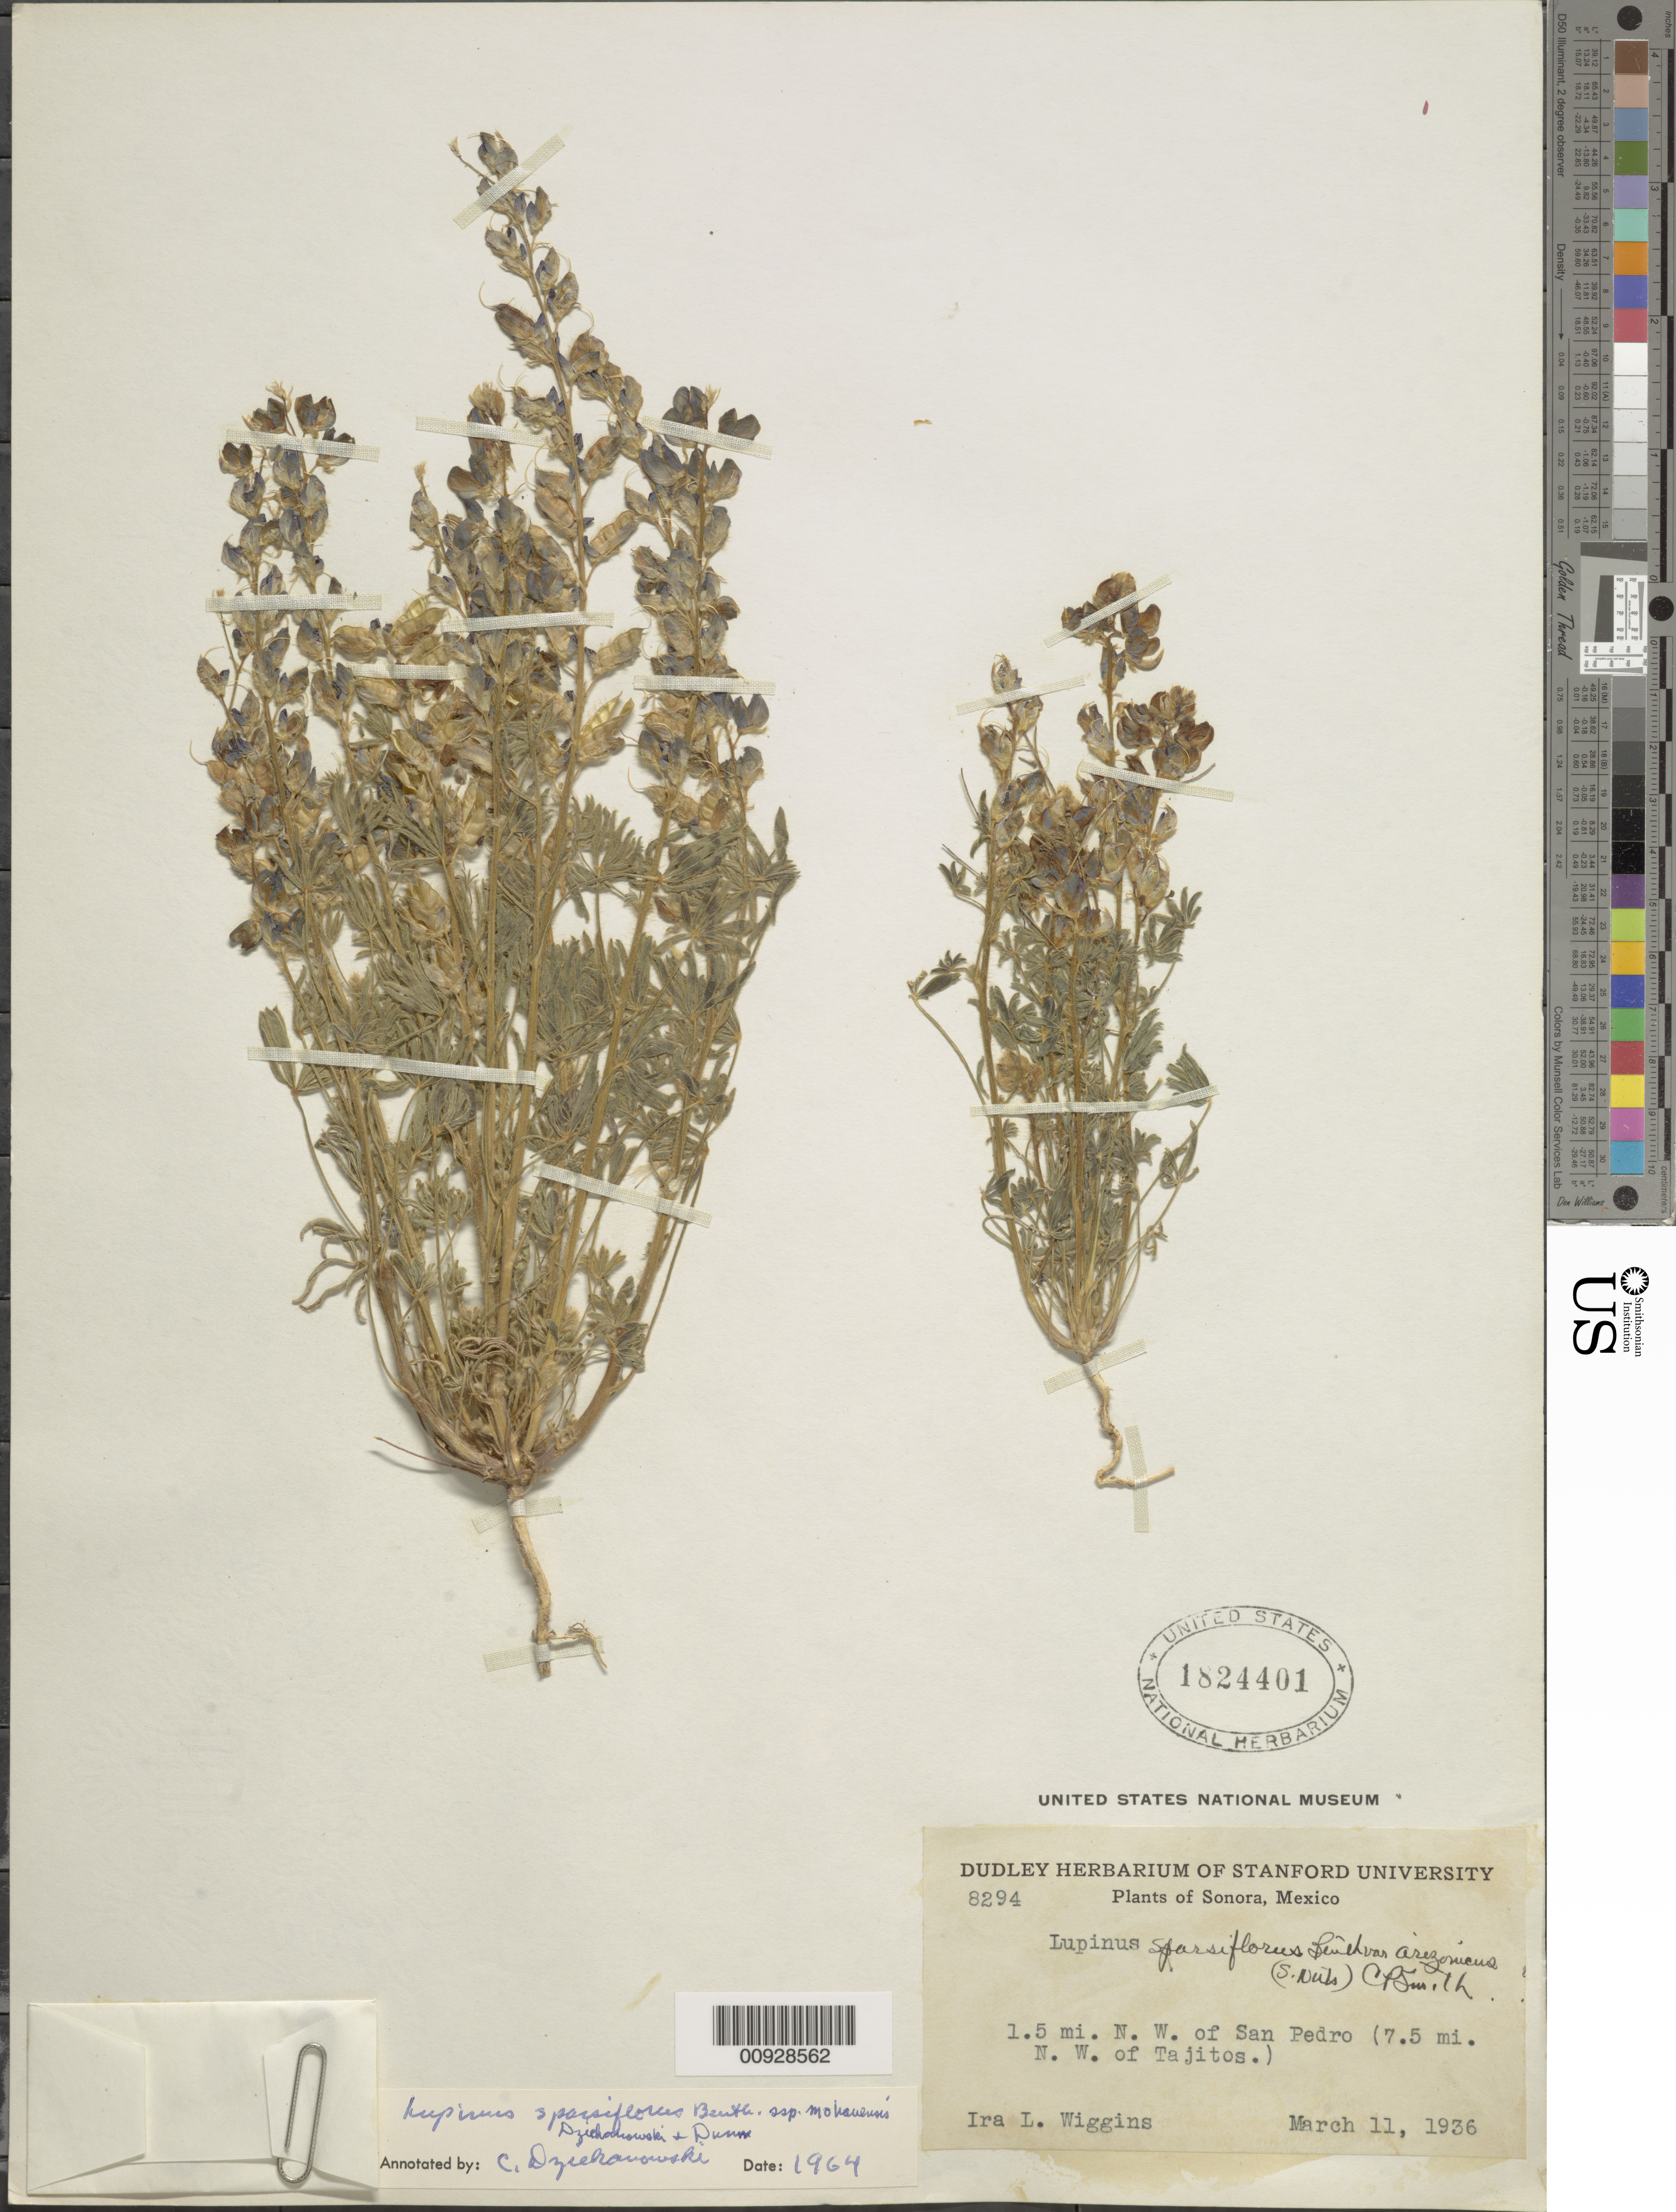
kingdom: Plantae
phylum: Tracheophyta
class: Magnoliopsida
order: Fabales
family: Fabaceae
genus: Lupinus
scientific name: Lupinus sparsiflorus subsp. mohavensis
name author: Dziekanowski & D.B. Dunn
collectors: I. L. Wiggins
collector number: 8294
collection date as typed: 11 Mar 1936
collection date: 1936-03-11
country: Mexico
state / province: Sonora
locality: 1.5 mi. NW of San Pedro (7.5 mi. NW of Tajitos).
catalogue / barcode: US 1824401